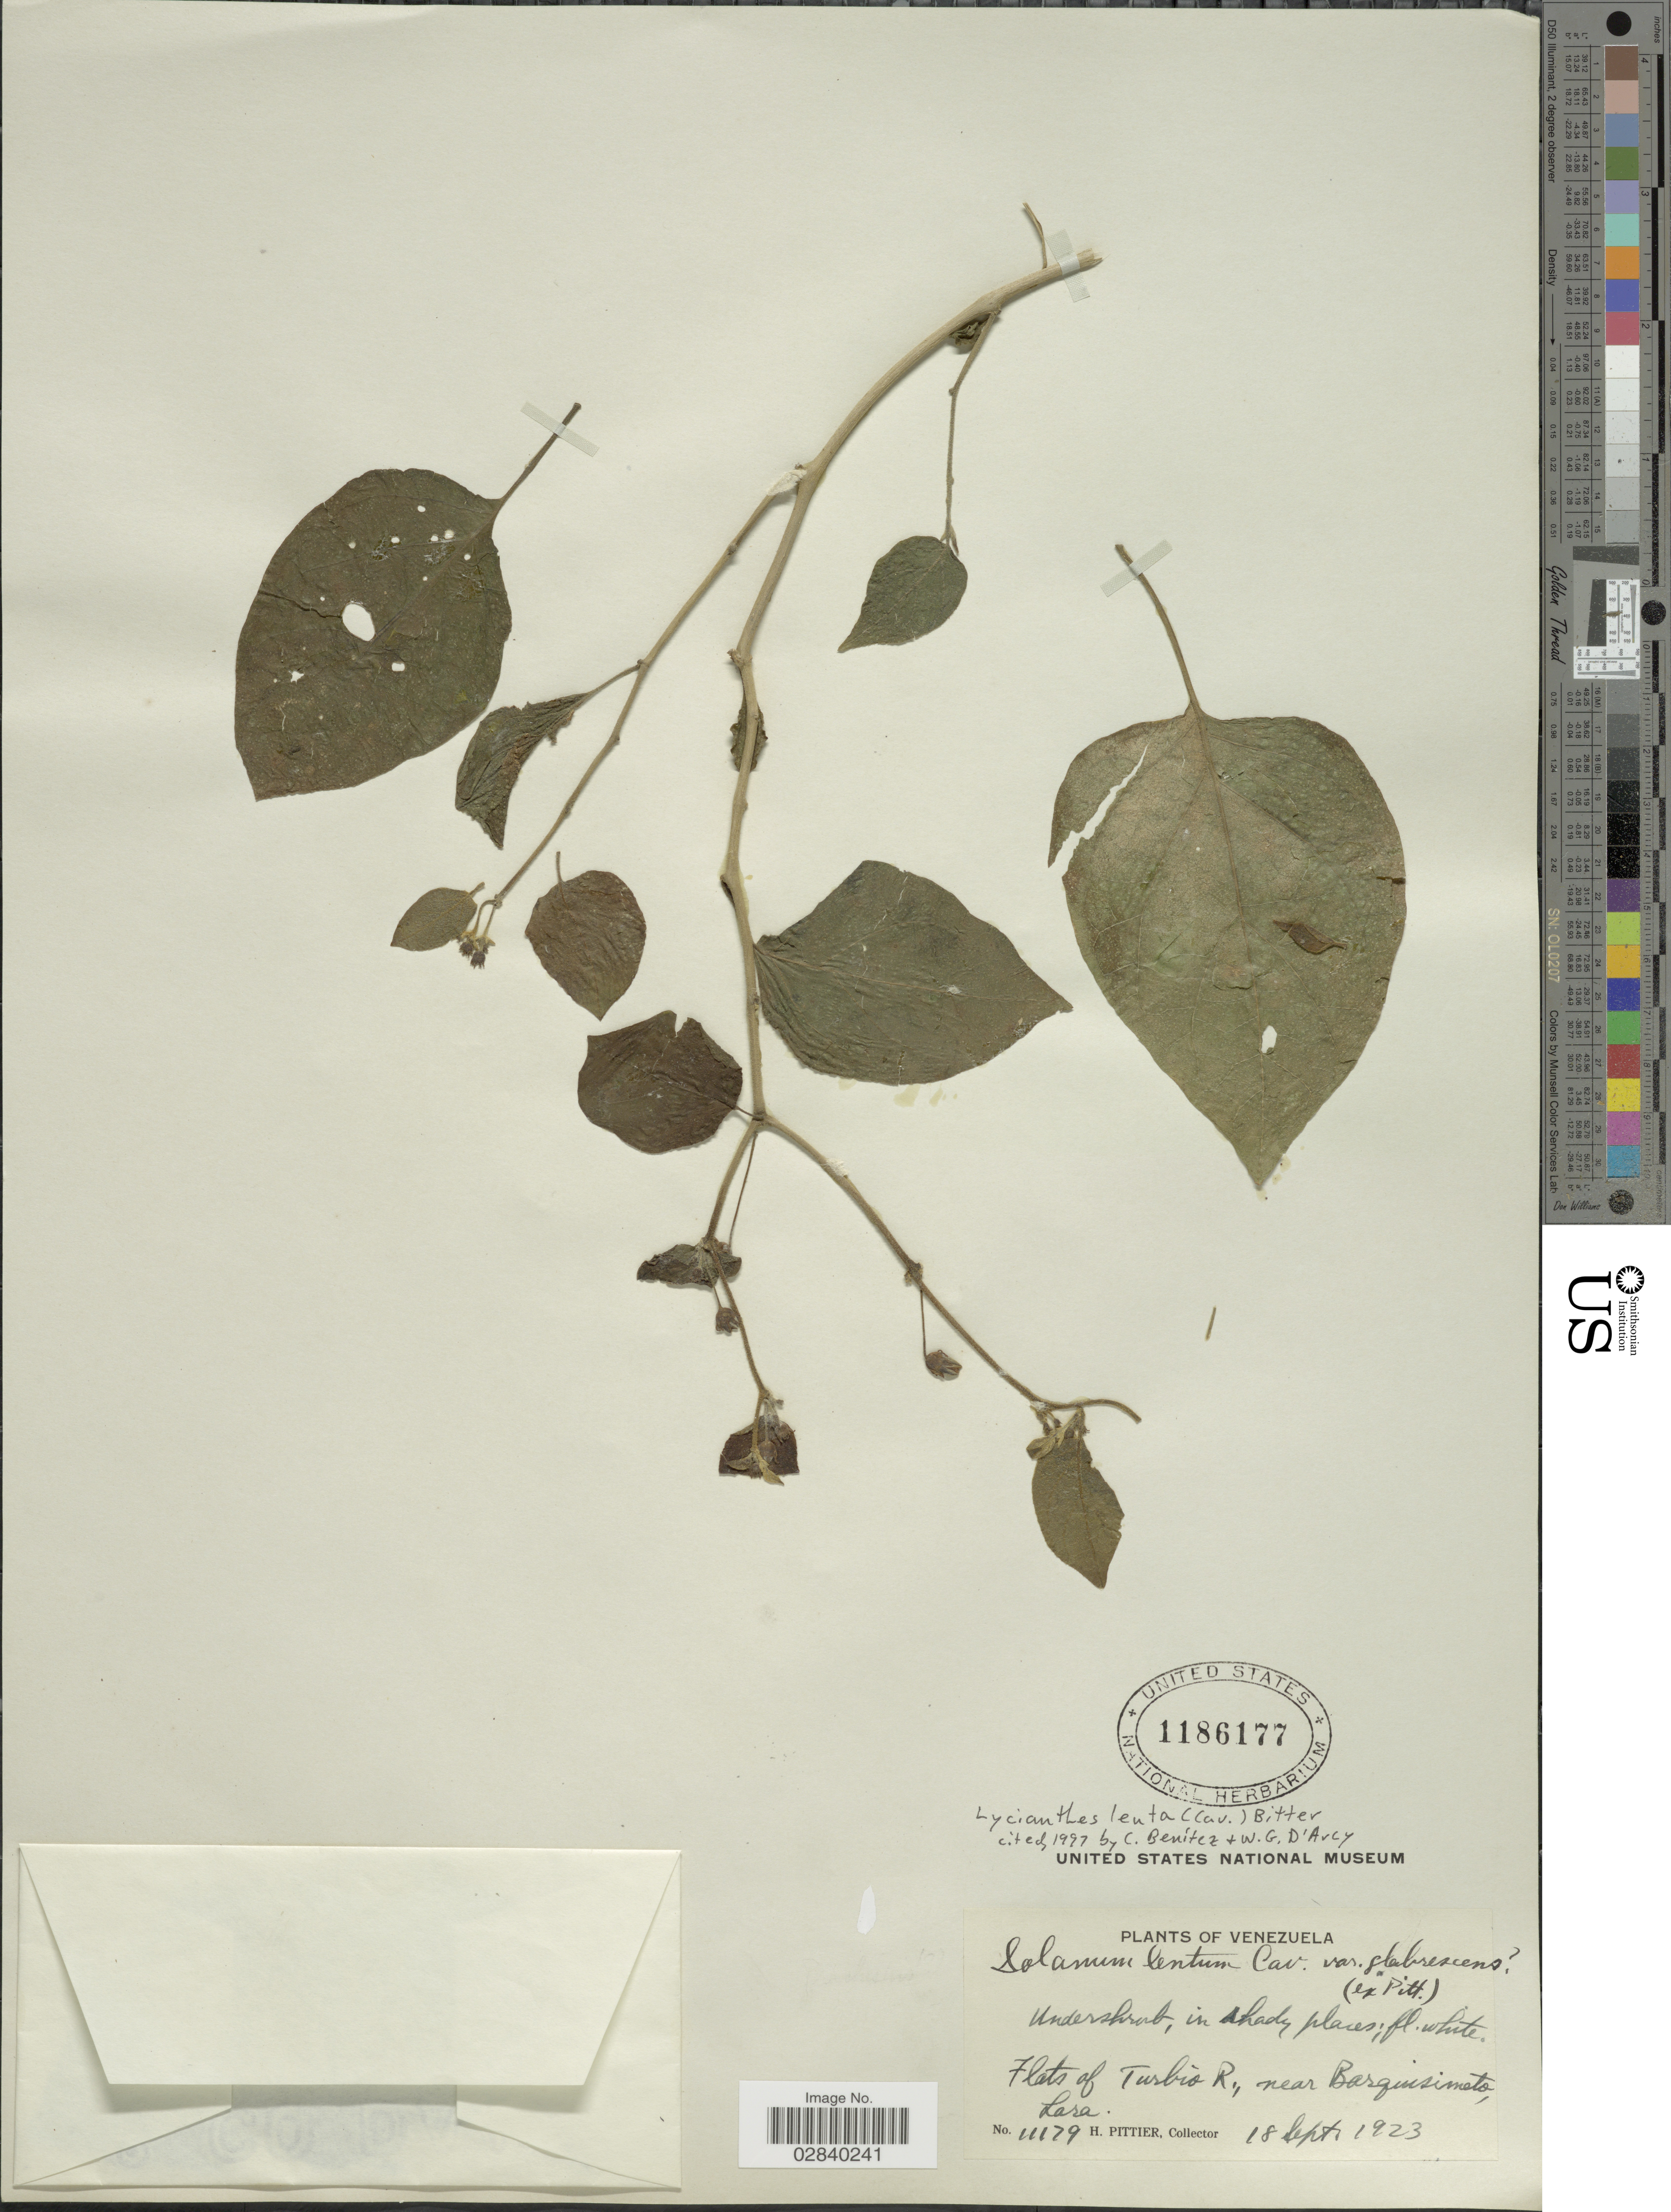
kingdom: Plantae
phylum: Tracheophyta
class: Magnoliopsida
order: Solanales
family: Solanaceae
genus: Lycianthes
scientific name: Lycianthes lenta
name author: (Cav.) Bitter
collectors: H. F. Pittier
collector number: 11179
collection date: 1923-09-18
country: Venezuela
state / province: Lara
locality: Flats of Turbio R., near Barquisimeto.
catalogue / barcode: US 1186177